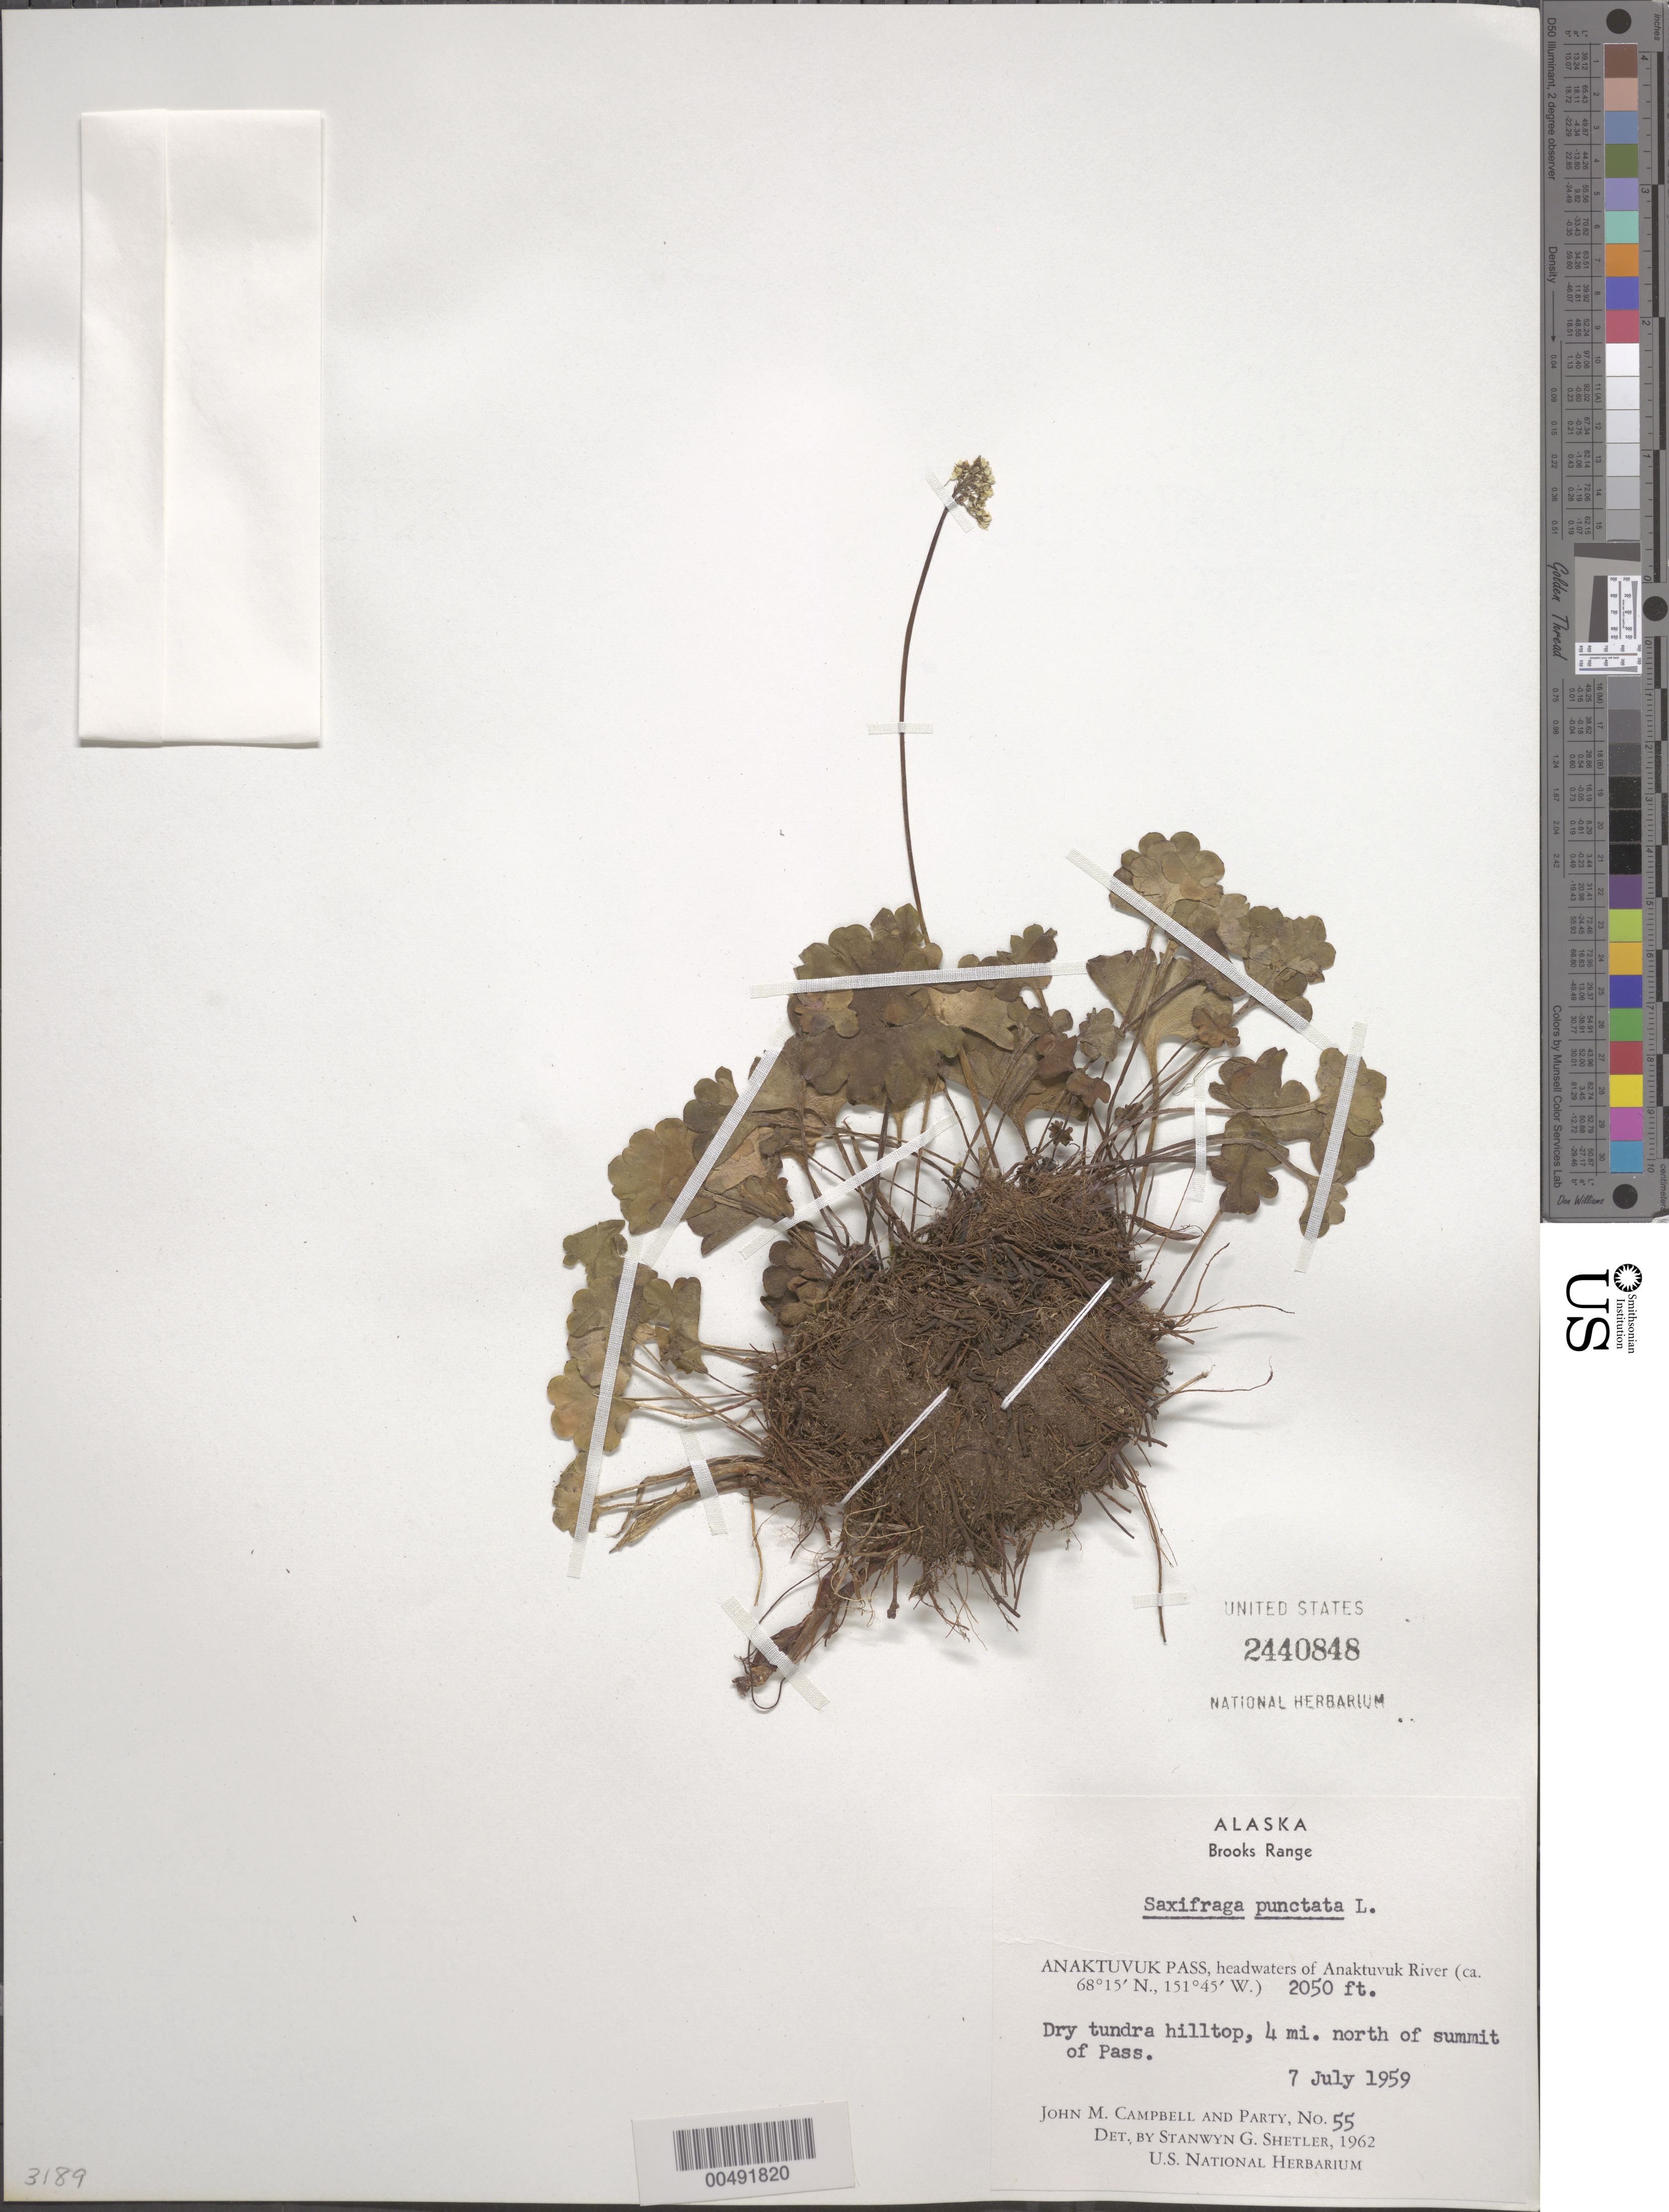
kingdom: Plantae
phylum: Tracheophyta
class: Magnoliopsida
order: Saxifragales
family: Saxifragaceae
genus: Micranthes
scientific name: Micranthes nelsoniana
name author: (D. Don) Small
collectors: J. M. Campbell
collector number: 55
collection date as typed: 07 Jul 1959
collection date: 1959-07-07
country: United States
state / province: Alaska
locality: Brooks Range, 4 mi. N of summit of Anaktuvuk Pass, headwaters of Anaktuvuk River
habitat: dry tundra hilltop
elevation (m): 625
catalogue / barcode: US 2440848